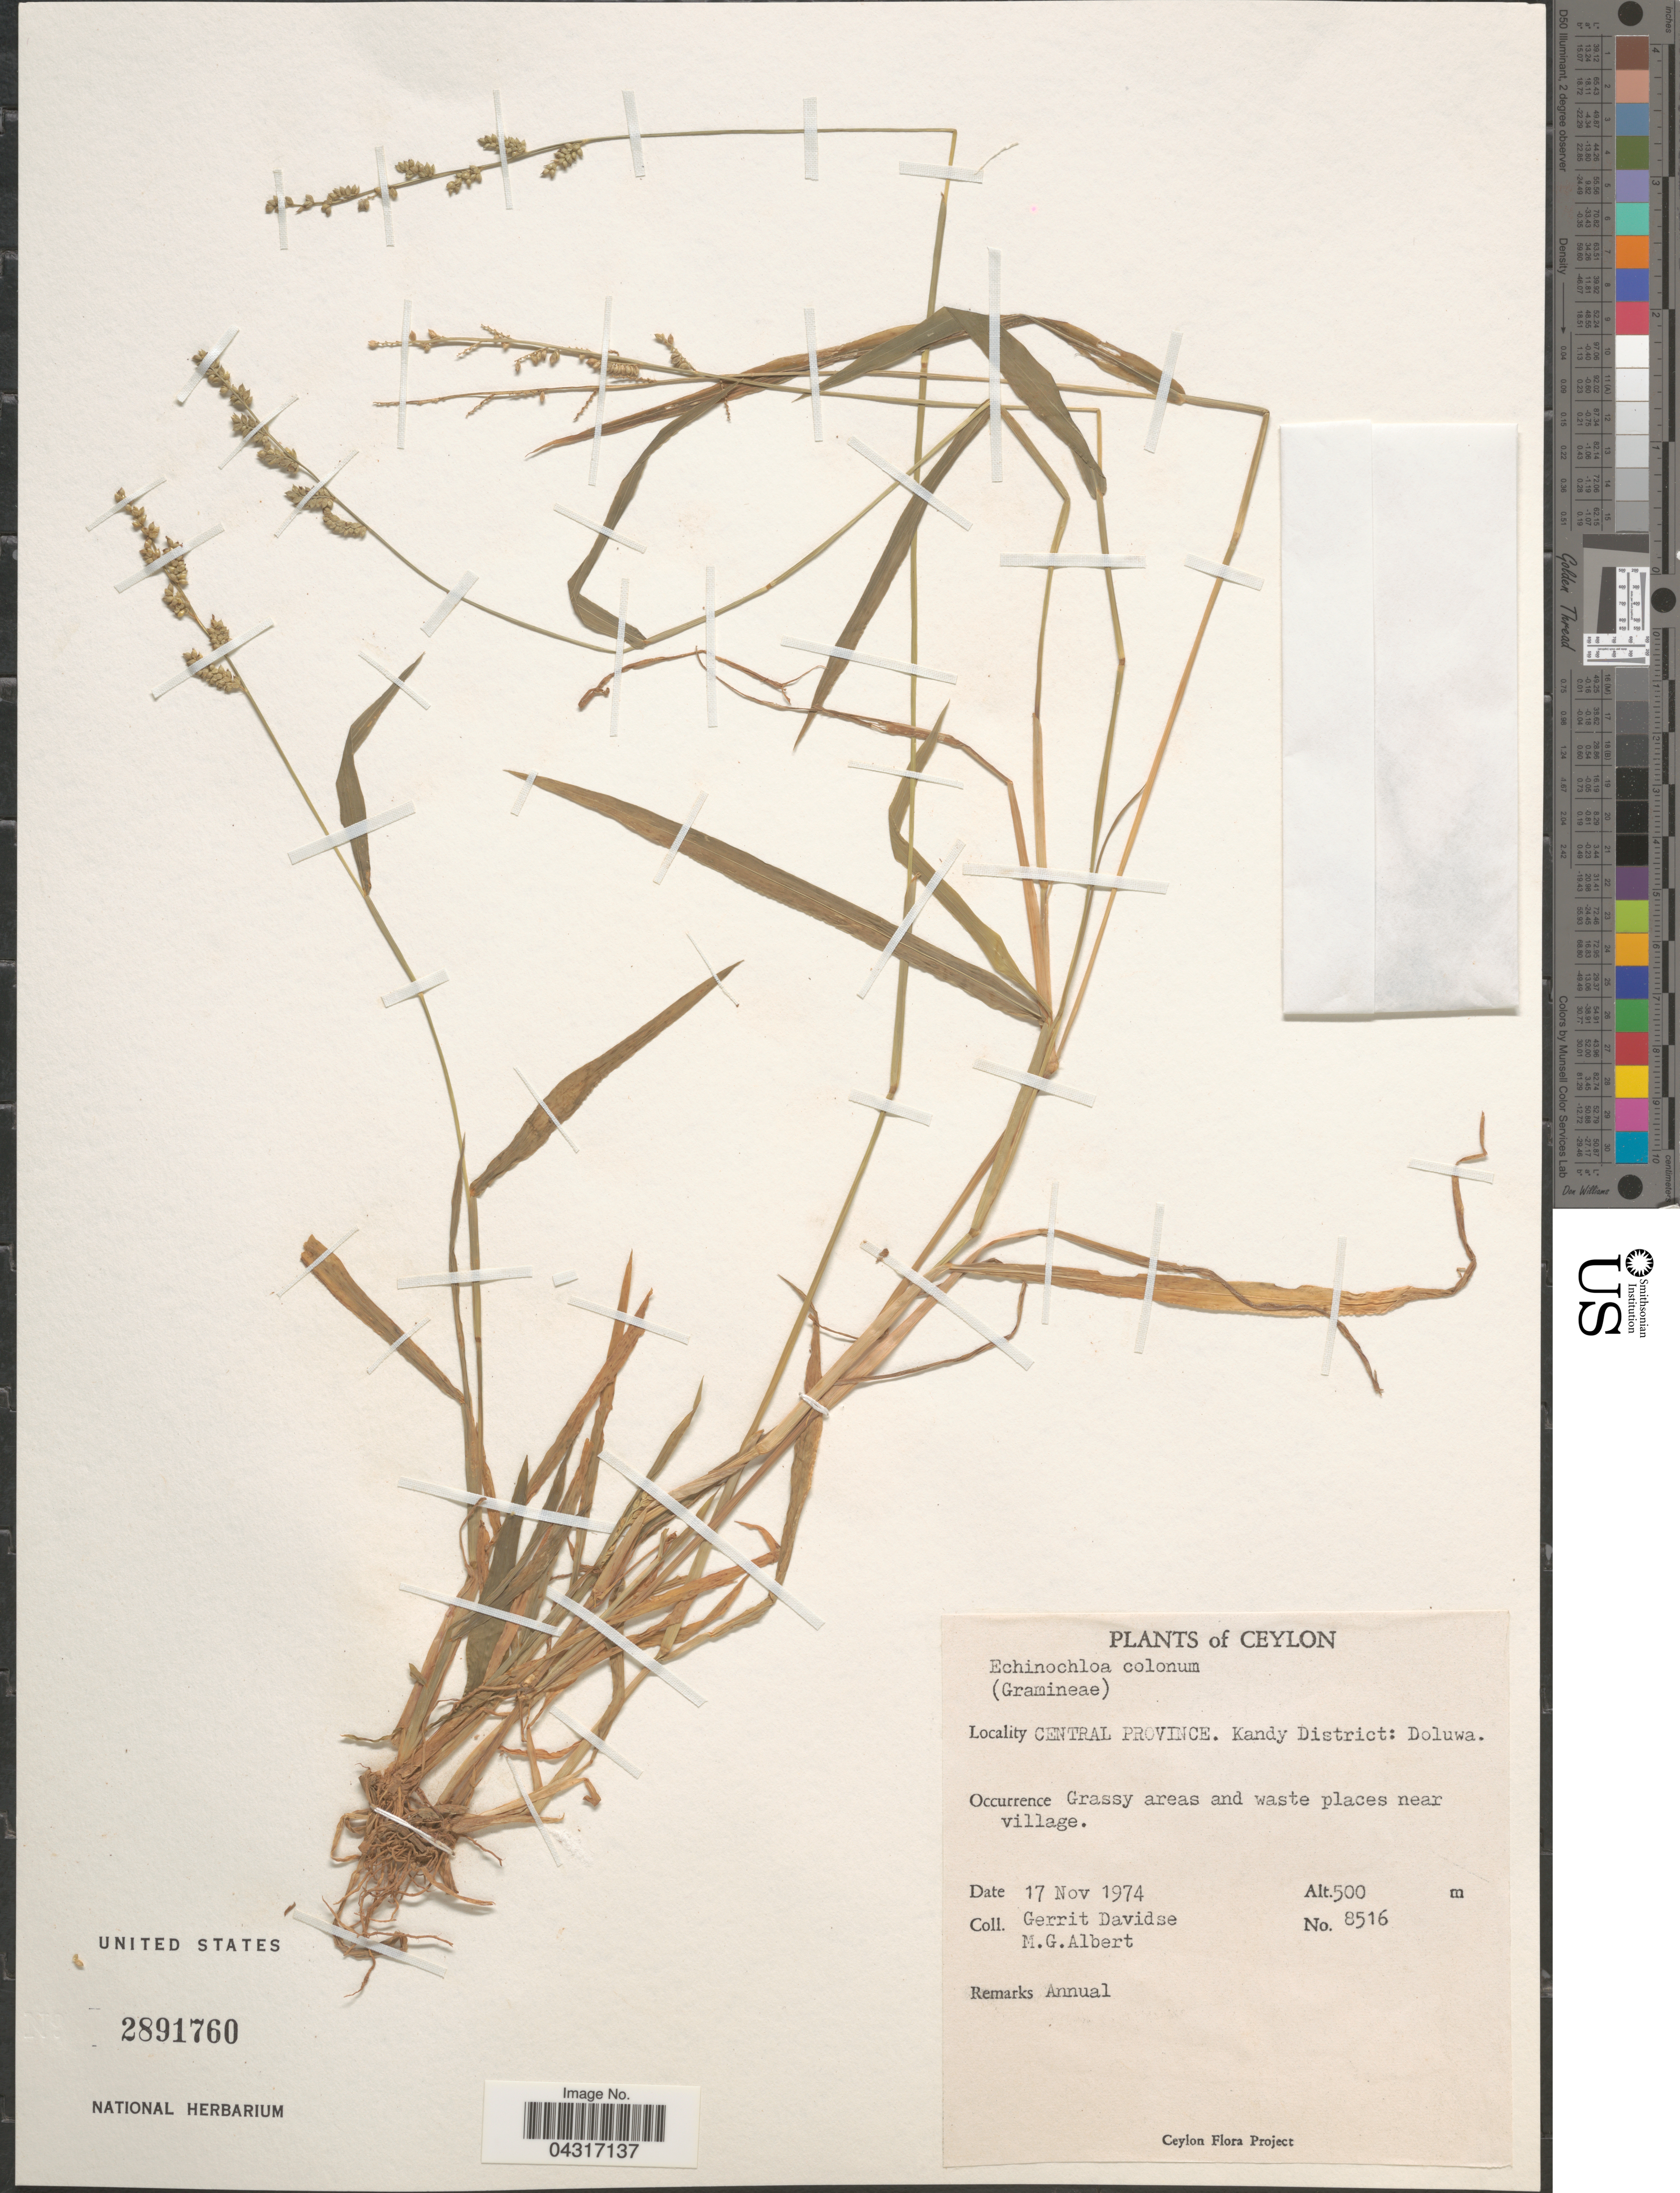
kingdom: Plantae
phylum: Tracheophyta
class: Liliopsida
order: Poales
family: Poaceae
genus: Echinochloa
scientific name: Echinochloa colona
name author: (L.) Link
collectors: G. Davidse & M. G. Albert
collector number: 8516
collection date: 1974-11-17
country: Sri Lanka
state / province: Central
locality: Ceylon. Kandy District: Doluwa.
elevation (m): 500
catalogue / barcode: US 2891760